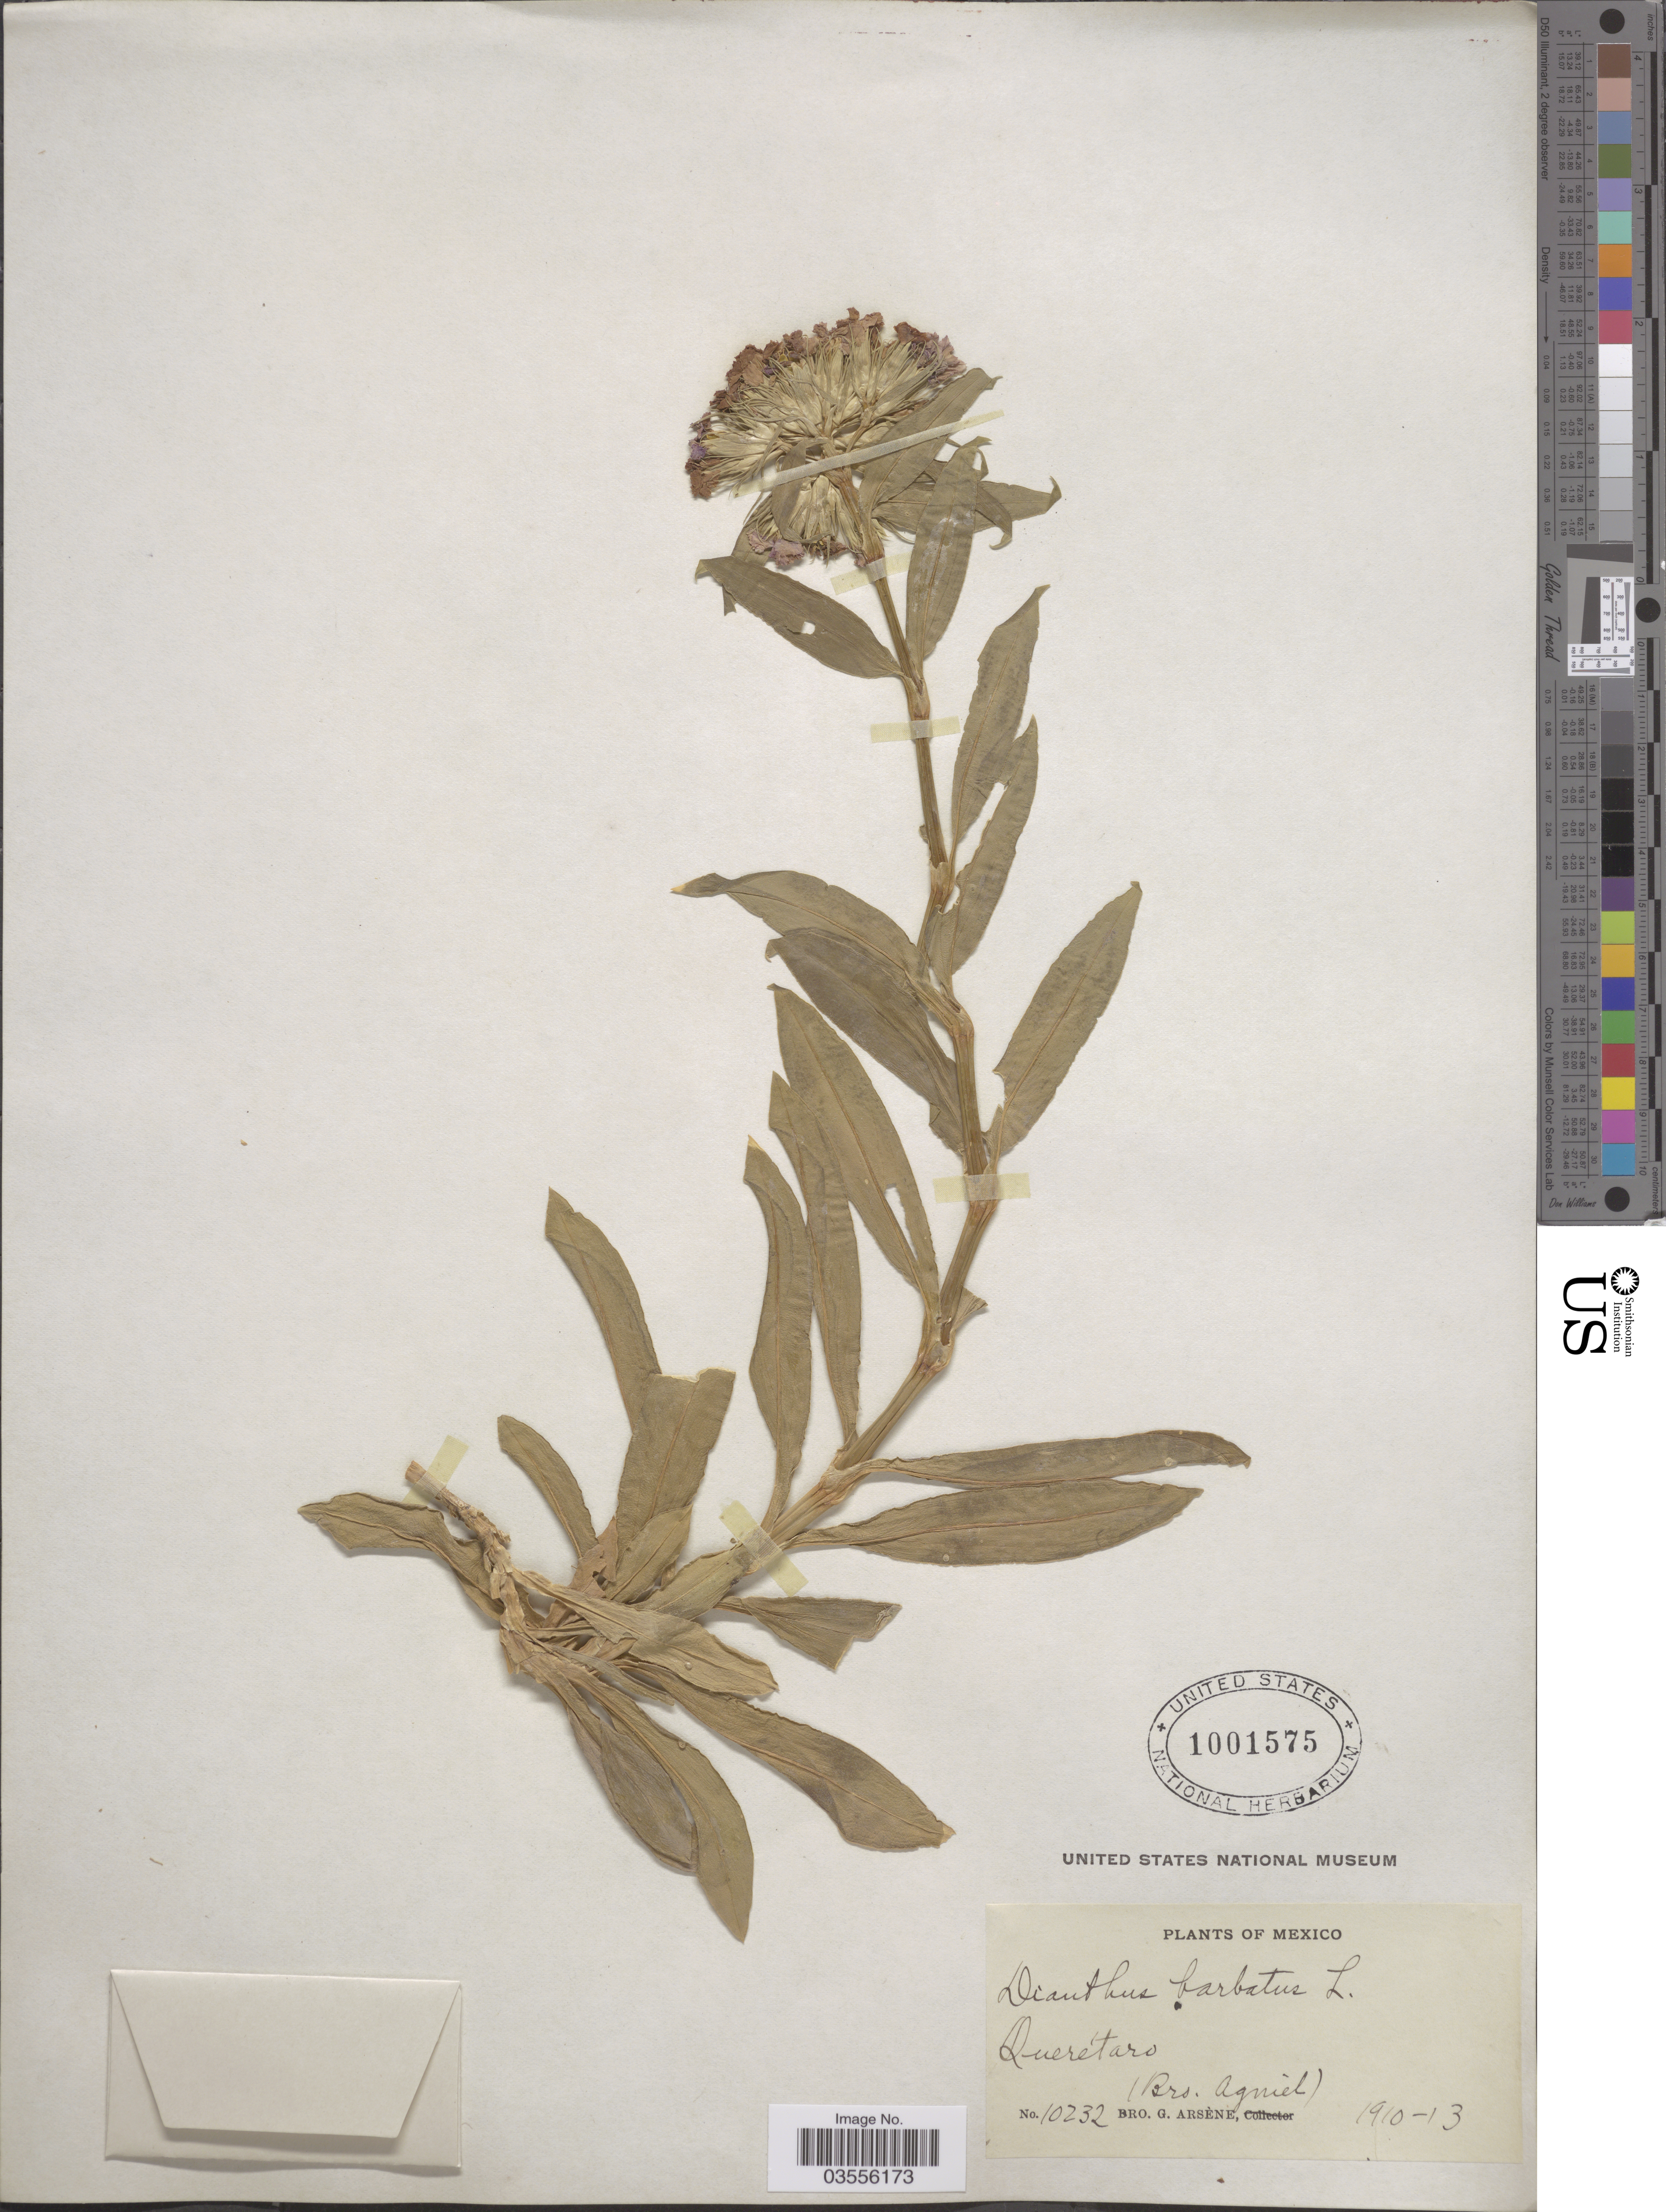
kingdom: Plantae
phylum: Tracheophyta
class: Magnoliopsida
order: Caryophyllales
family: Caryophyllaceae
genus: Dianthus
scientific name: Dianthus barbatus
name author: L.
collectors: Bro. G. Arsène & Bro. Agniel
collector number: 10232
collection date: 1910/1913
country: Mexico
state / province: Querétaro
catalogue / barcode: US 1001575